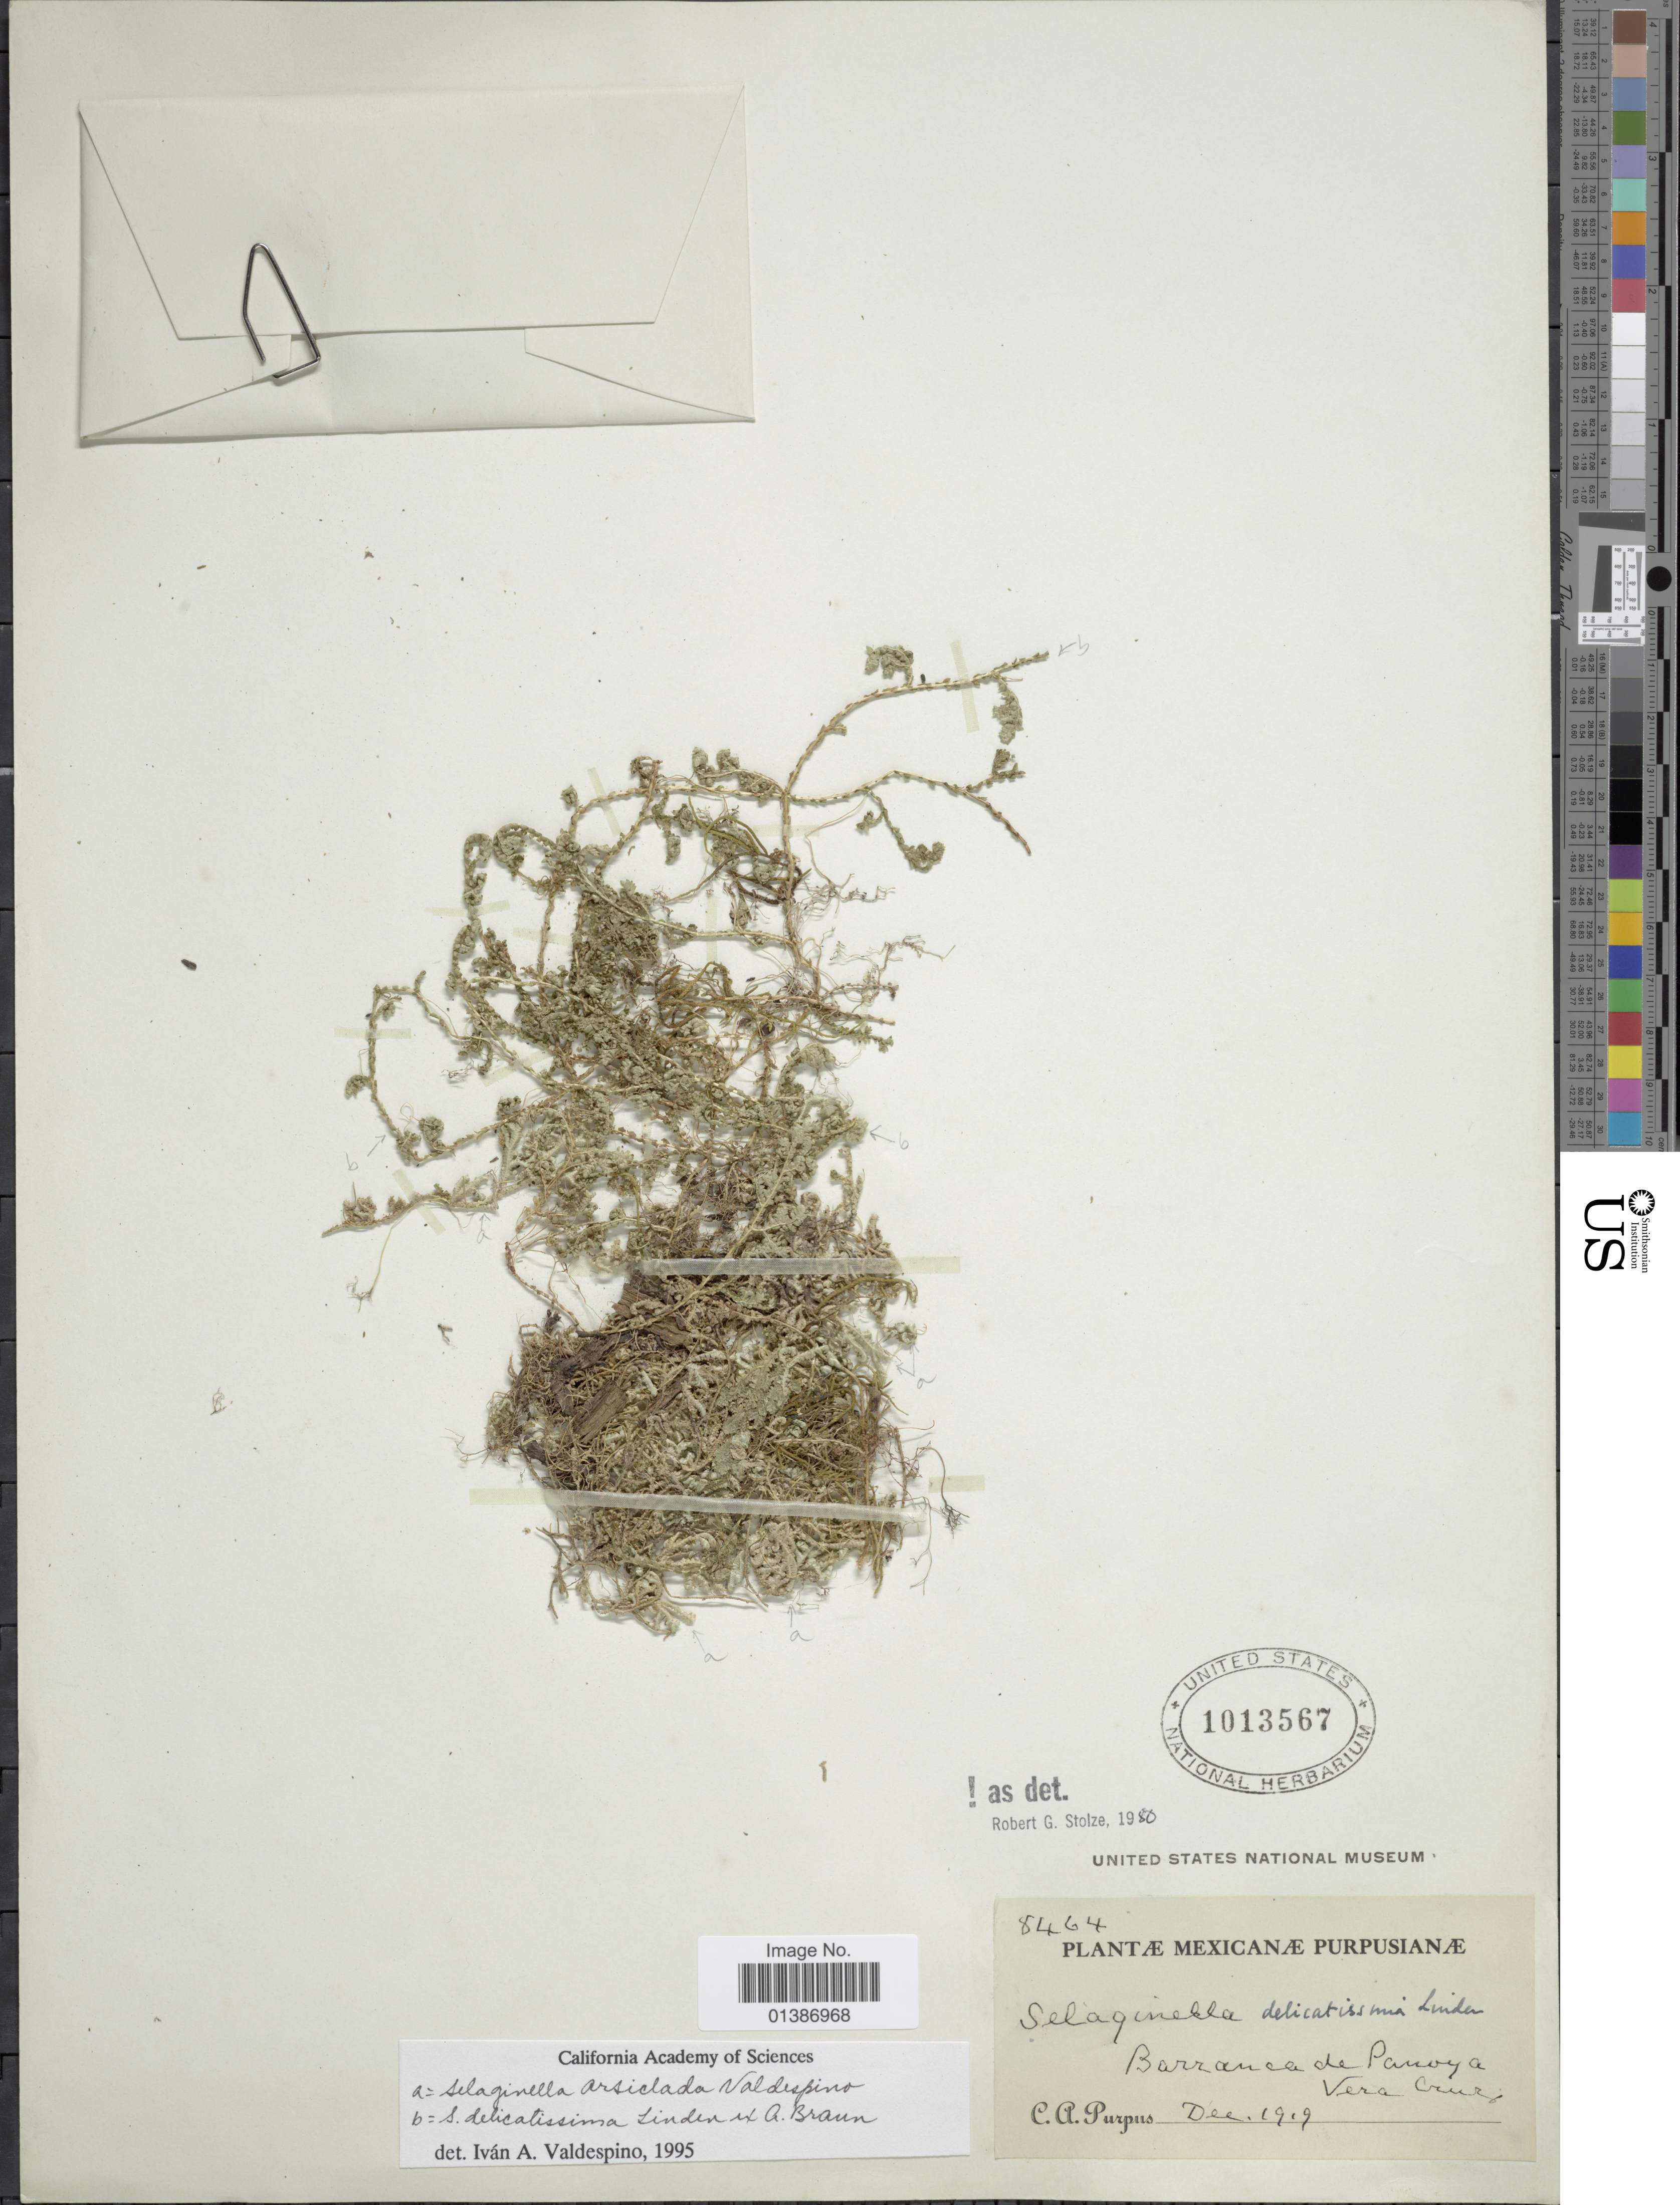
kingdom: Plantae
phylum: Tracheophyta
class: Lycopodiopsida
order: Selaginellales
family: Selaginellaceae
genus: Selaginella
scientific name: Selaginella arsiclada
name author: Valdespino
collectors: C. A. Purpus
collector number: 8464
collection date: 1919-12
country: Mexico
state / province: Veracruz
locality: Mexicanæ Purpusianæ, barranca de Panoya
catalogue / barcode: US 1013567